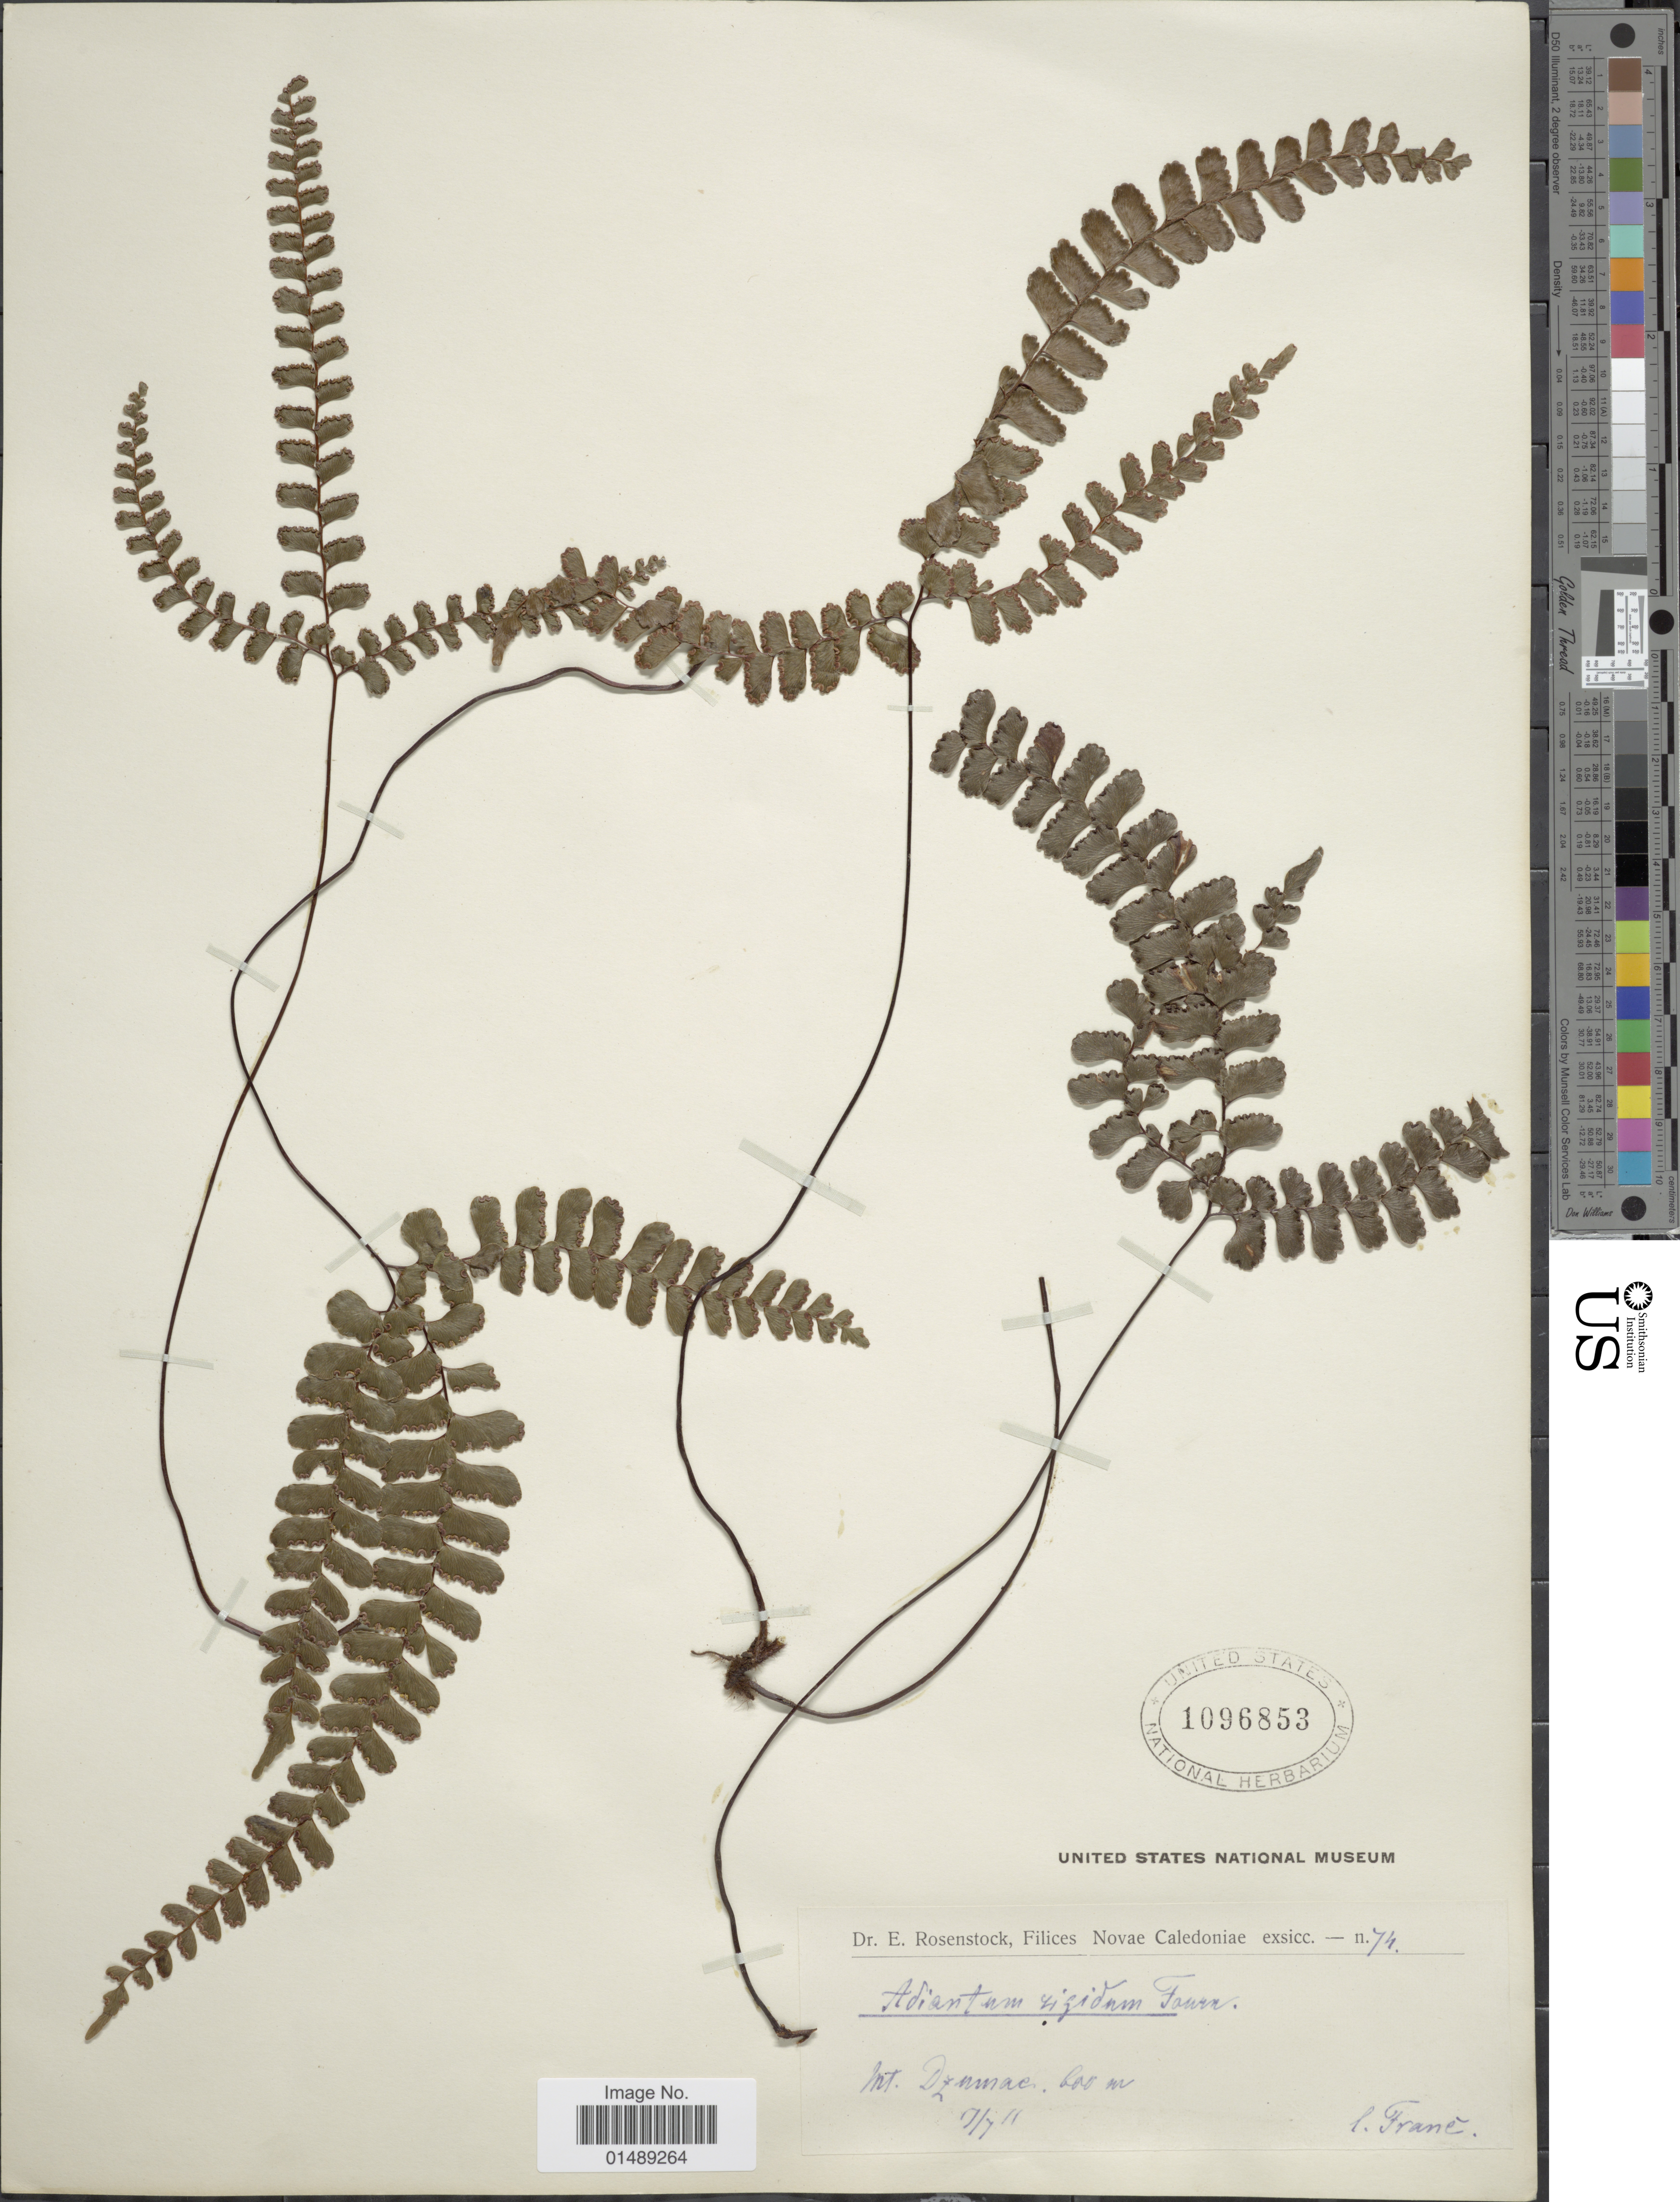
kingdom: Plantae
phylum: Tracheophyta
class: Polypodiopsida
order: Polypodiales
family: Pteridaceae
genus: Adiantum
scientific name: Adiantum hispidulum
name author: Sw.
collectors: I. Franc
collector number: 74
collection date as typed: Transcribed d/m/y: 1/1/11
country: New Caledonia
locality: Mt. Dzumac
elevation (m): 600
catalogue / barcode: US 1096853